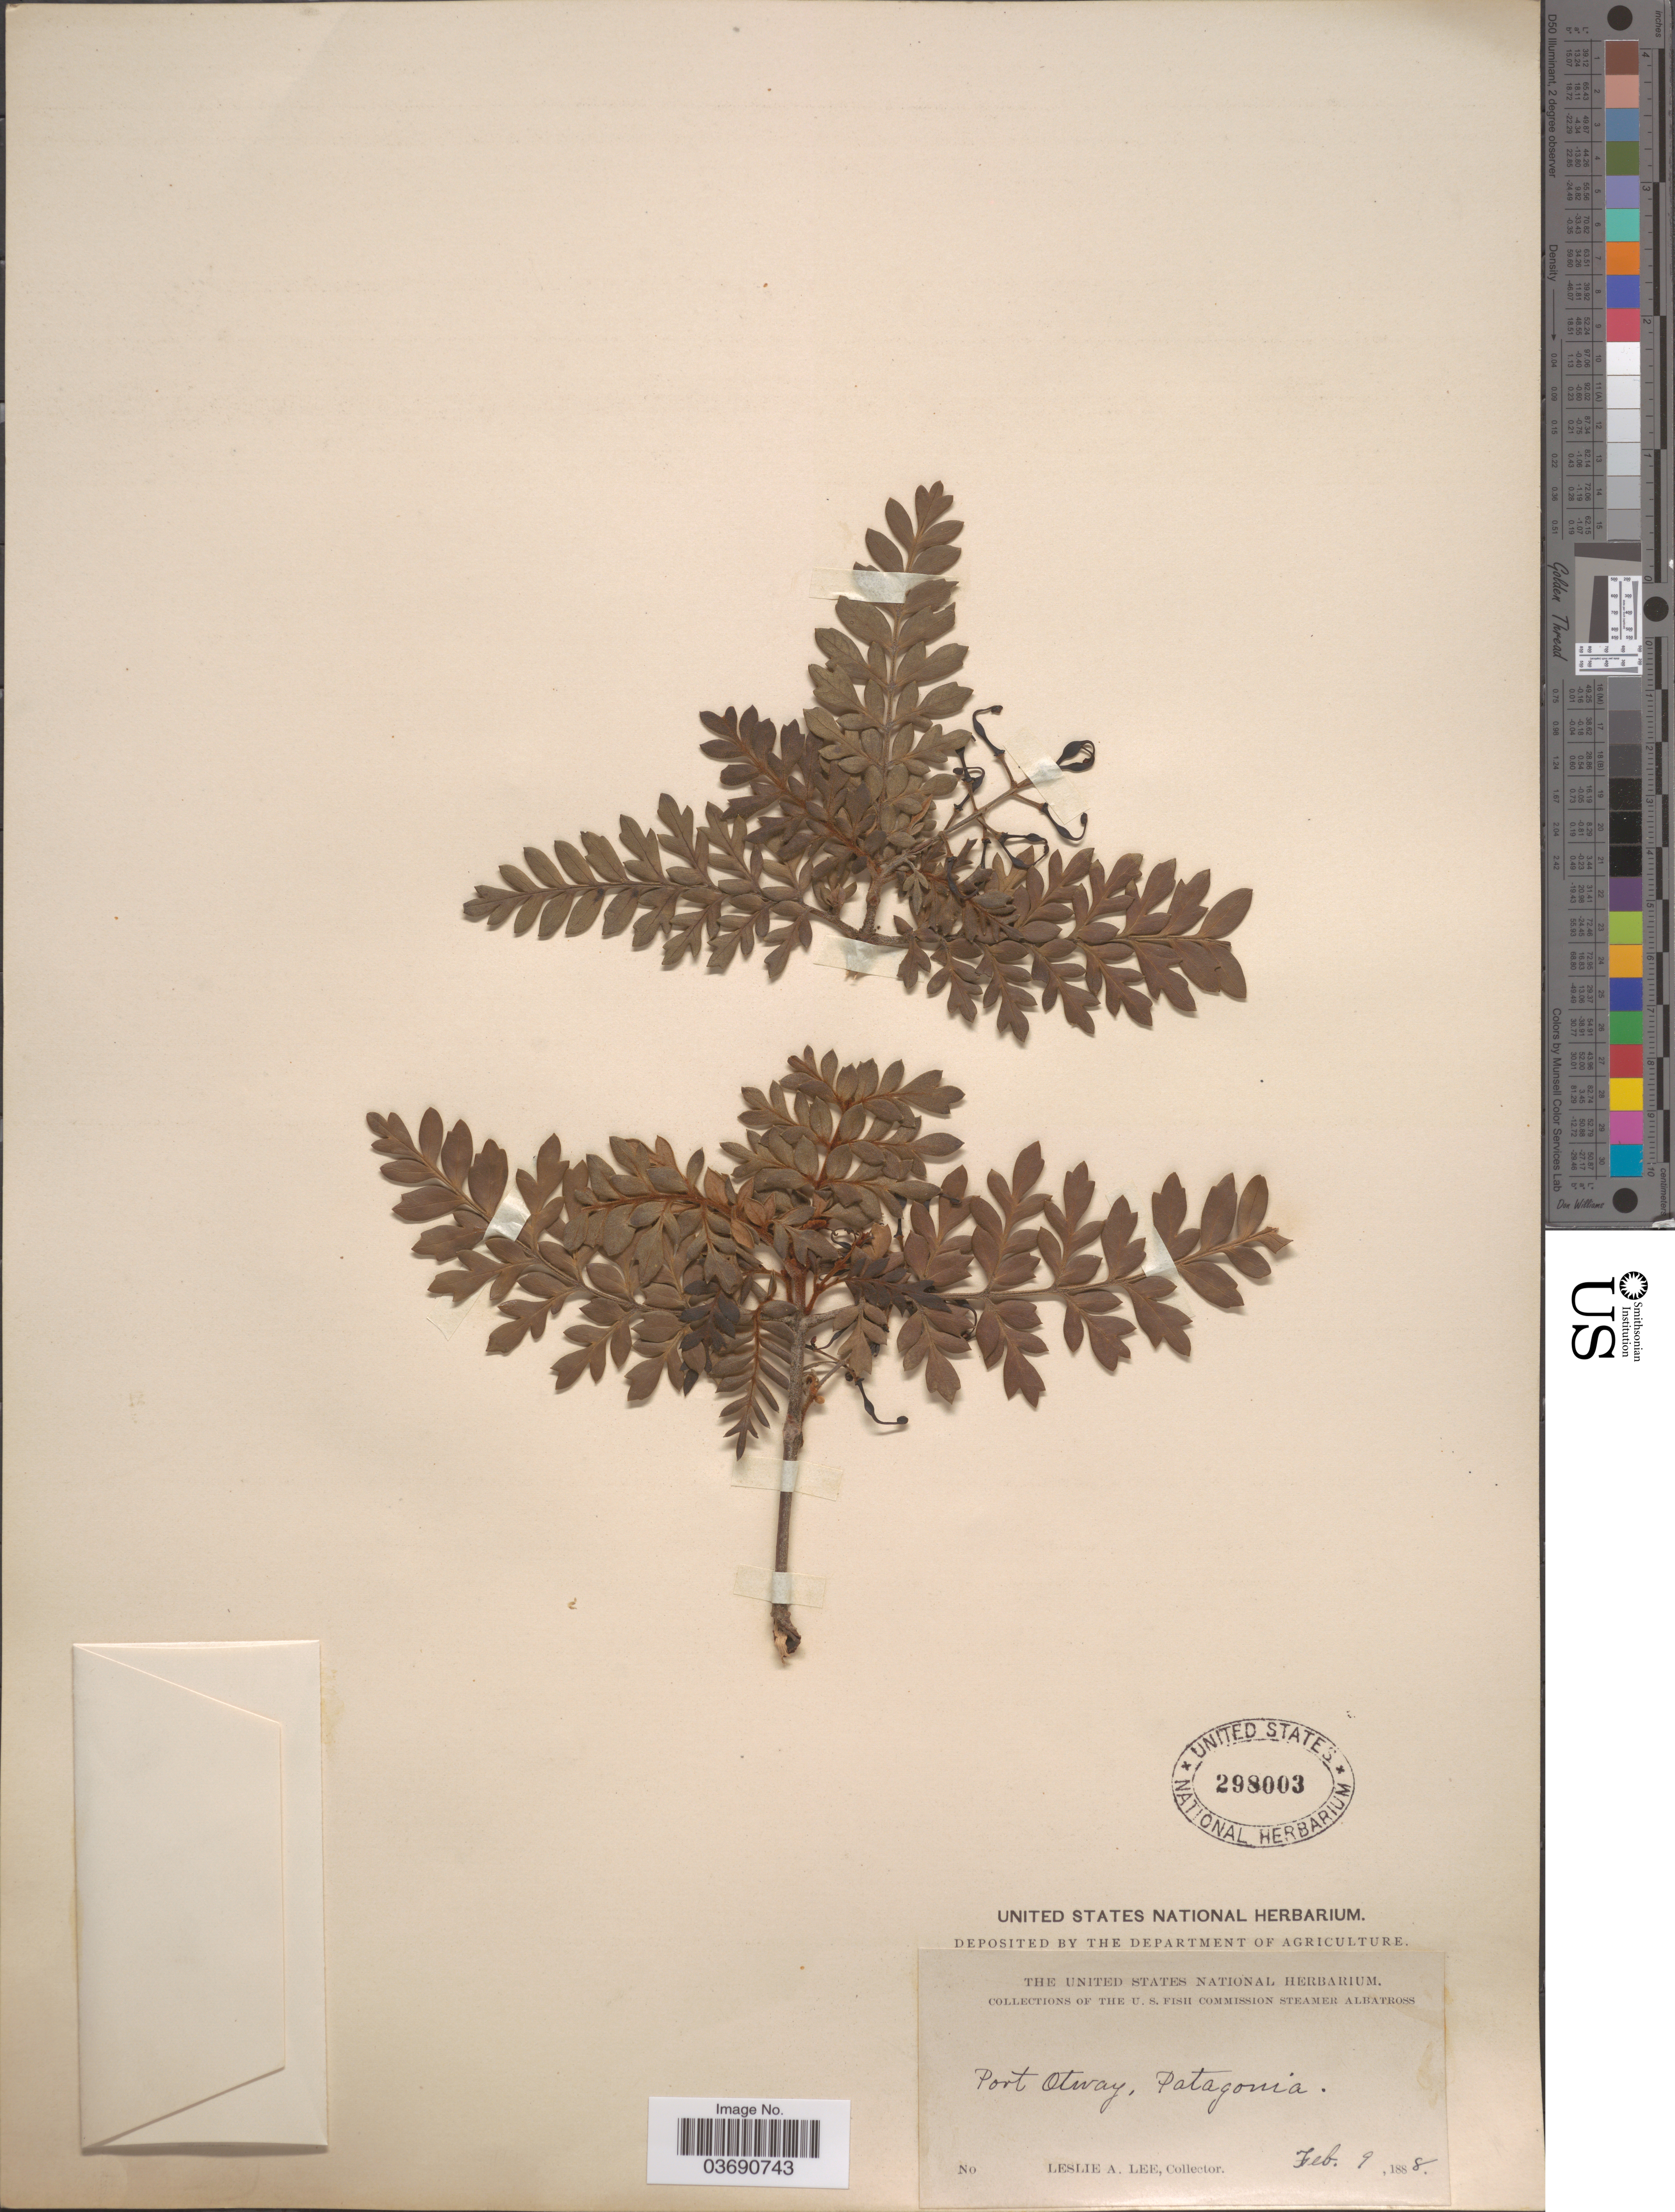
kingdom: Plantae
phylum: Tracheophyta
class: Magnoliopsida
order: Proteales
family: Proteaceae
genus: Lomatia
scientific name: Lomatia ferruginea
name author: (Cav.) R. Br.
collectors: L. Lee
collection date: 1888-02-09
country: Chile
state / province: Magallanes y de la Antártica Chilena (XII)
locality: Port Otway, Patagonia.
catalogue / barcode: US 298003